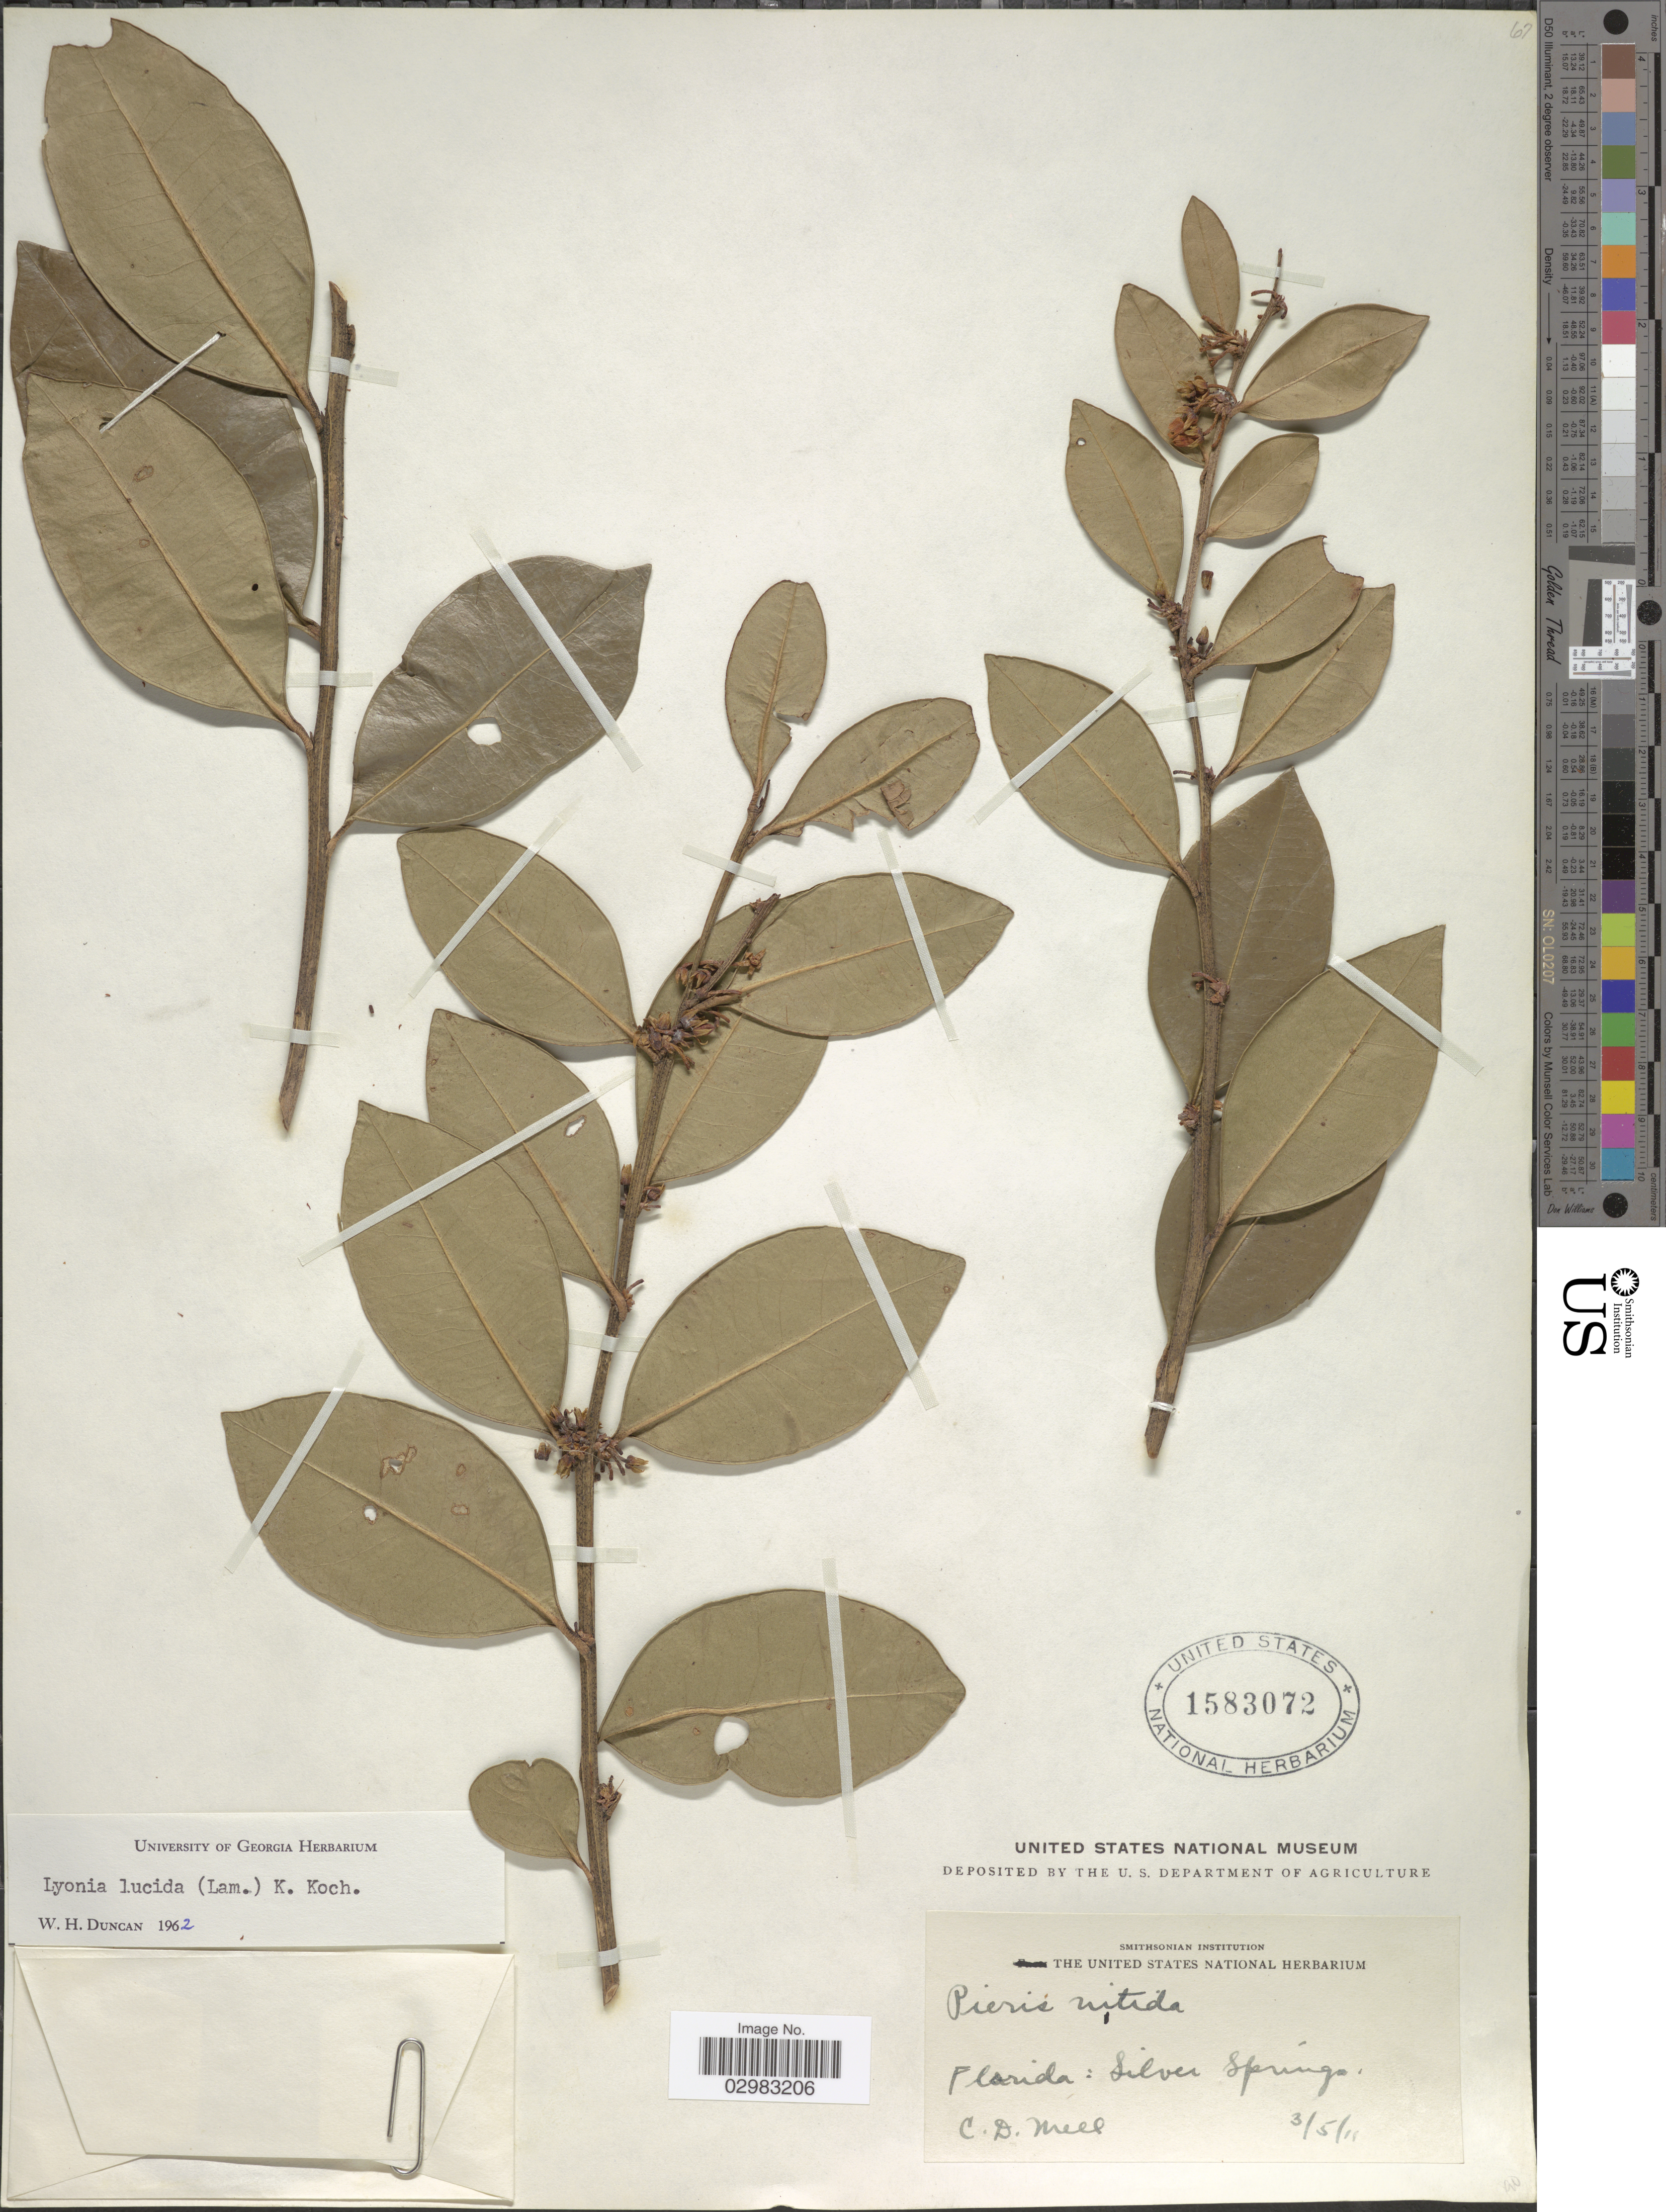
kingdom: Plantae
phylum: Tracheophyta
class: Magnoliopsida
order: Ericales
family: Ericaceae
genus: Lyonia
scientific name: Lyonia lucida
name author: K. Koch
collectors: C. D. Mell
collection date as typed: Transcribed d/m/y: 5/3/11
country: United States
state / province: Florida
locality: Silver Springs.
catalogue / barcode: US 1583072